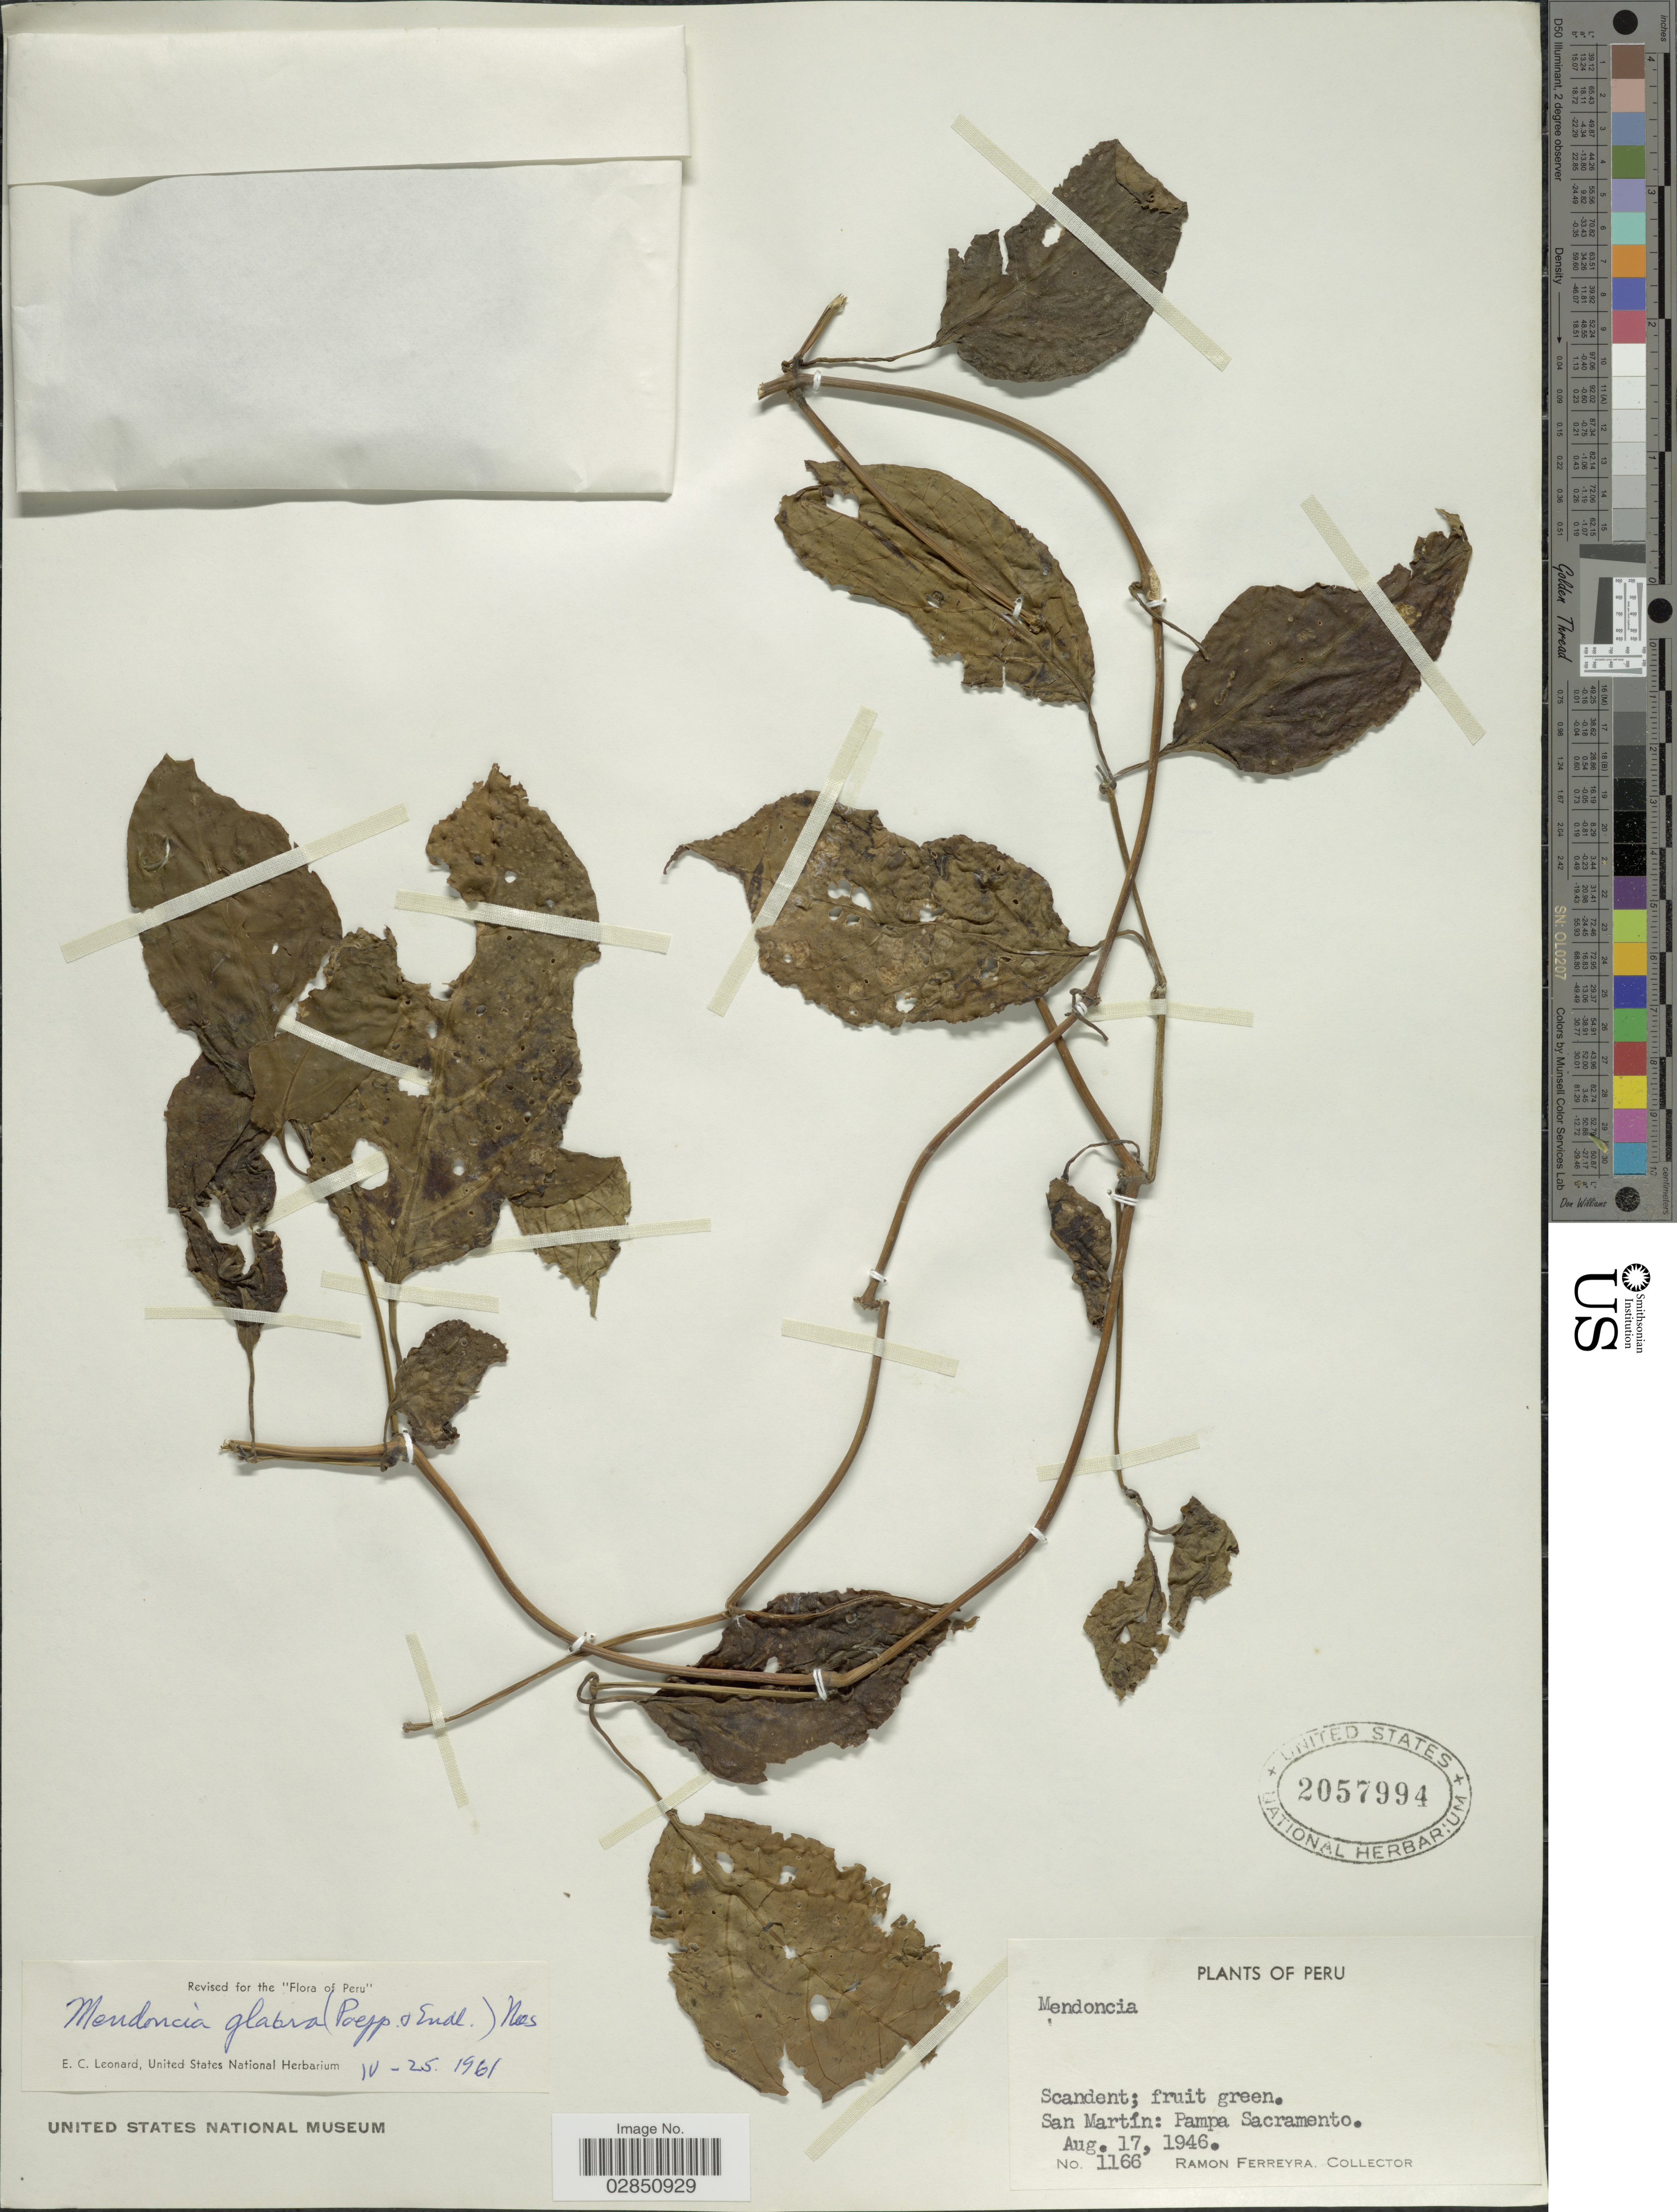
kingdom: Plantae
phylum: Tracheophyta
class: Magnoliopsida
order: Lamiales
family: Acanthaceae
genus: Mendoncia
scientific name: Mendoncia glabra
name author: (Poepp. & Endl.) Nees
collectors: R. A. Ferreyra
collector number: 1166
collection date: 1946-08-17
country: Peru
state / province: San Martín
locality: San Martín: Pampa Sacramento.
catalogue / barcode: US 2057994